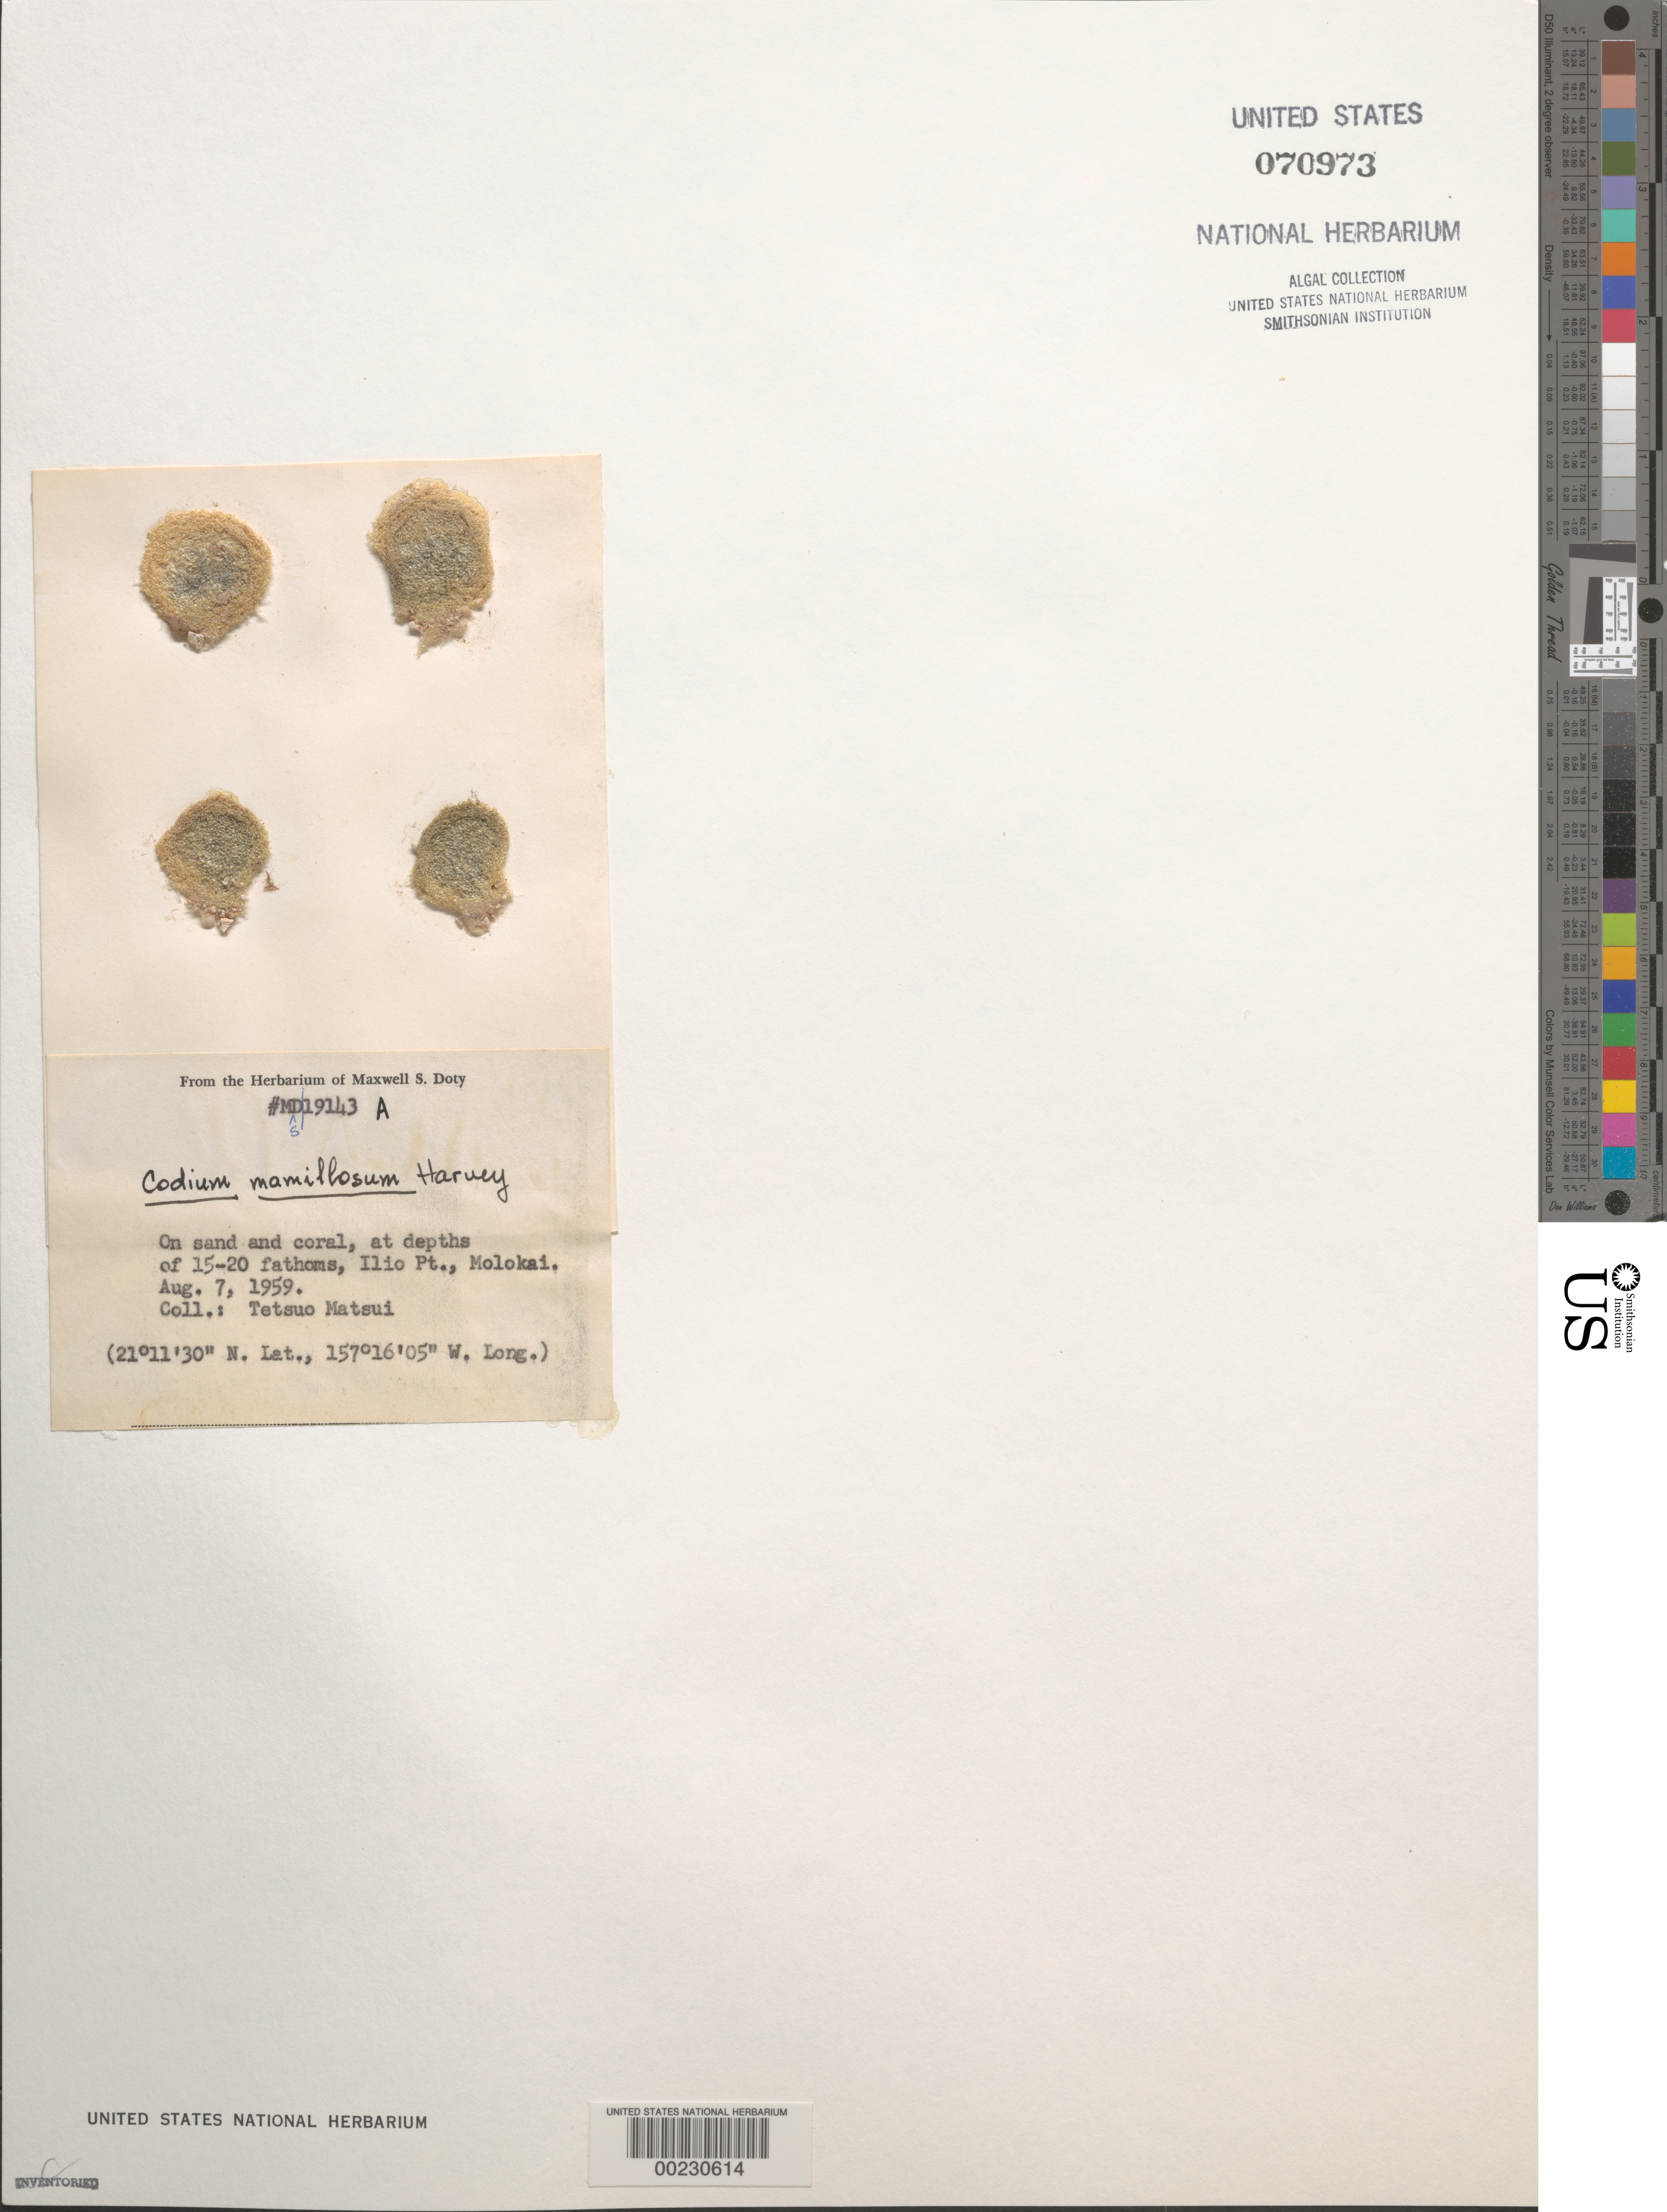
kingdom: Plantae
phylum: Chlorophyta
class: Ulvophyceae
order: Bryopsidales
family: Codiaceae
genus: Codium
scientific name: Codium mamillosum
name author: Harv.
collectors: T. Matsui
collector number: MSD 19143a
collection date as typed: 07 Aug 1959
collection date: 1959-08-07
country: United States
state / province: Hawaii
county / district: Maui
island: Moloka'i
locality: Off Ilio Point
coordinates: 21 11' 30" N, 157 16' 05" W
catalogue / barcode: US 70973